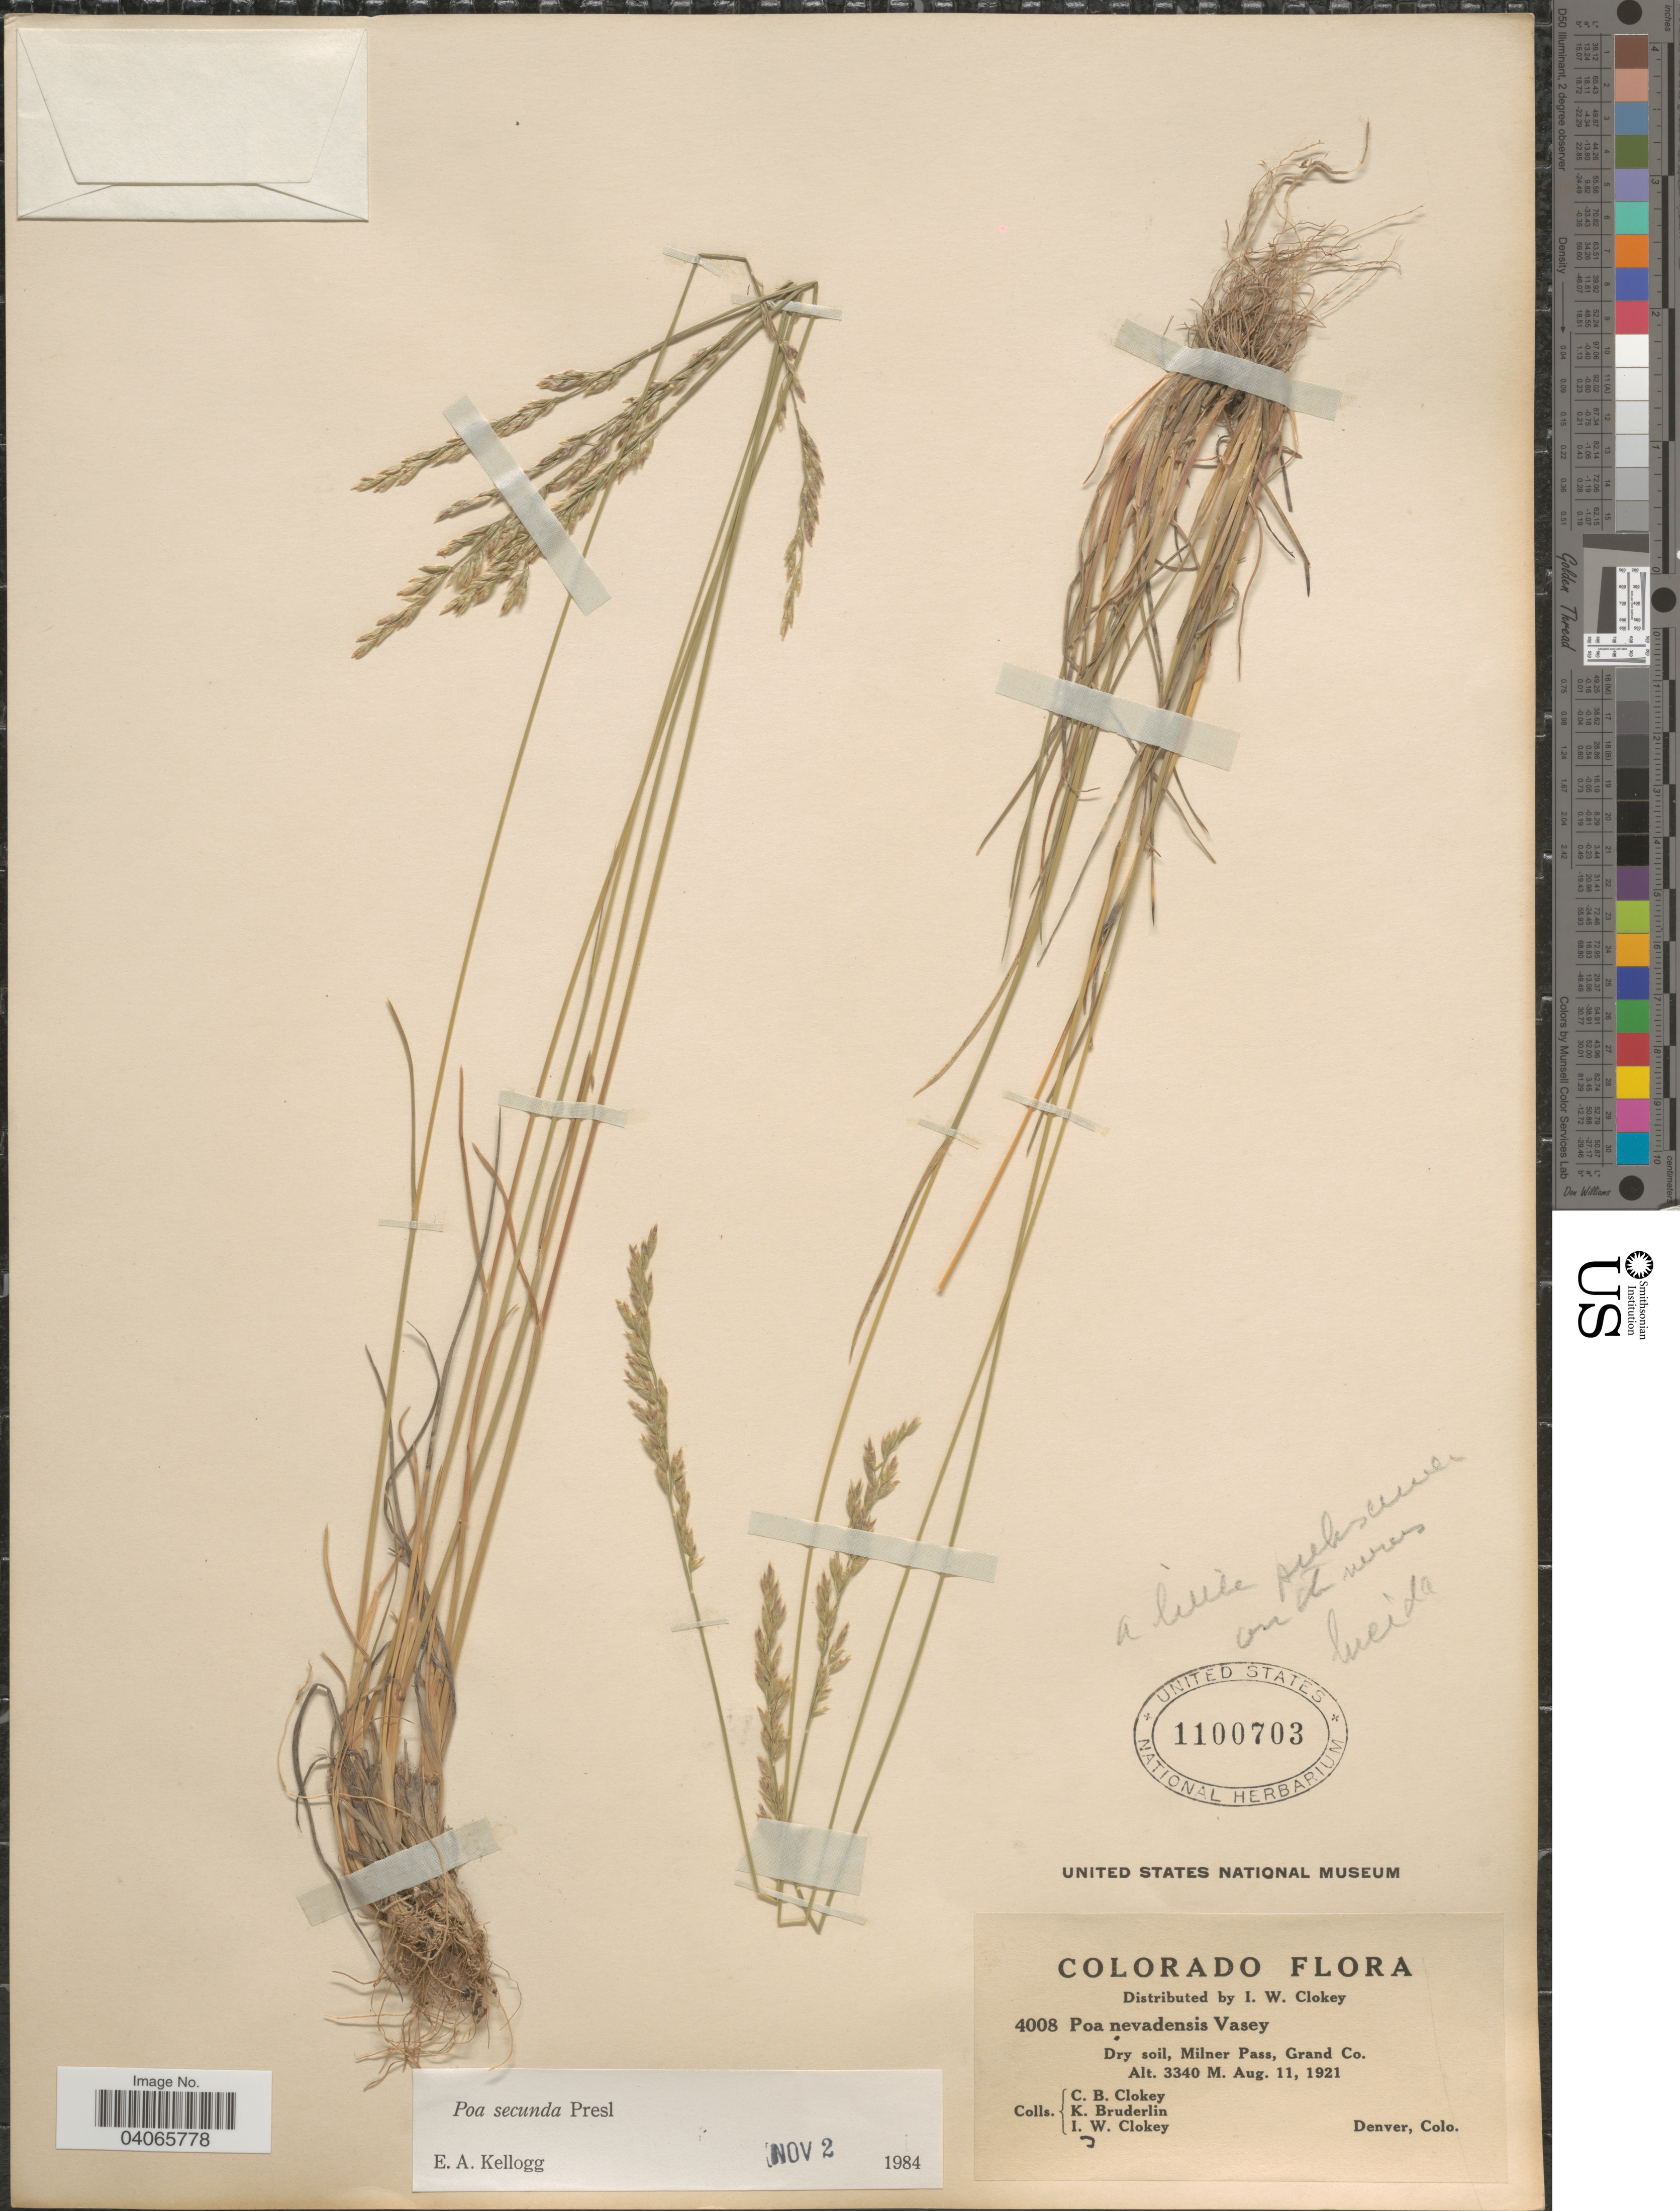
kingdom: Plantae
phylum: Tracheophyta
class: Liliopsida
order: Poales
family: Poaceae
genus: Poa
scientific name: Poa secunda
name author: J. Presl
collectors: C. Clokey, K. Bruderlin & I. W. Clokey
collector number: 4008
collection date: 1921-08-11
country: United States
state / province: Colorado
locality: Dry soil, Milner Pass, Grand Co.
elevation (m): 3340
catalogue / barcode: US 1100703